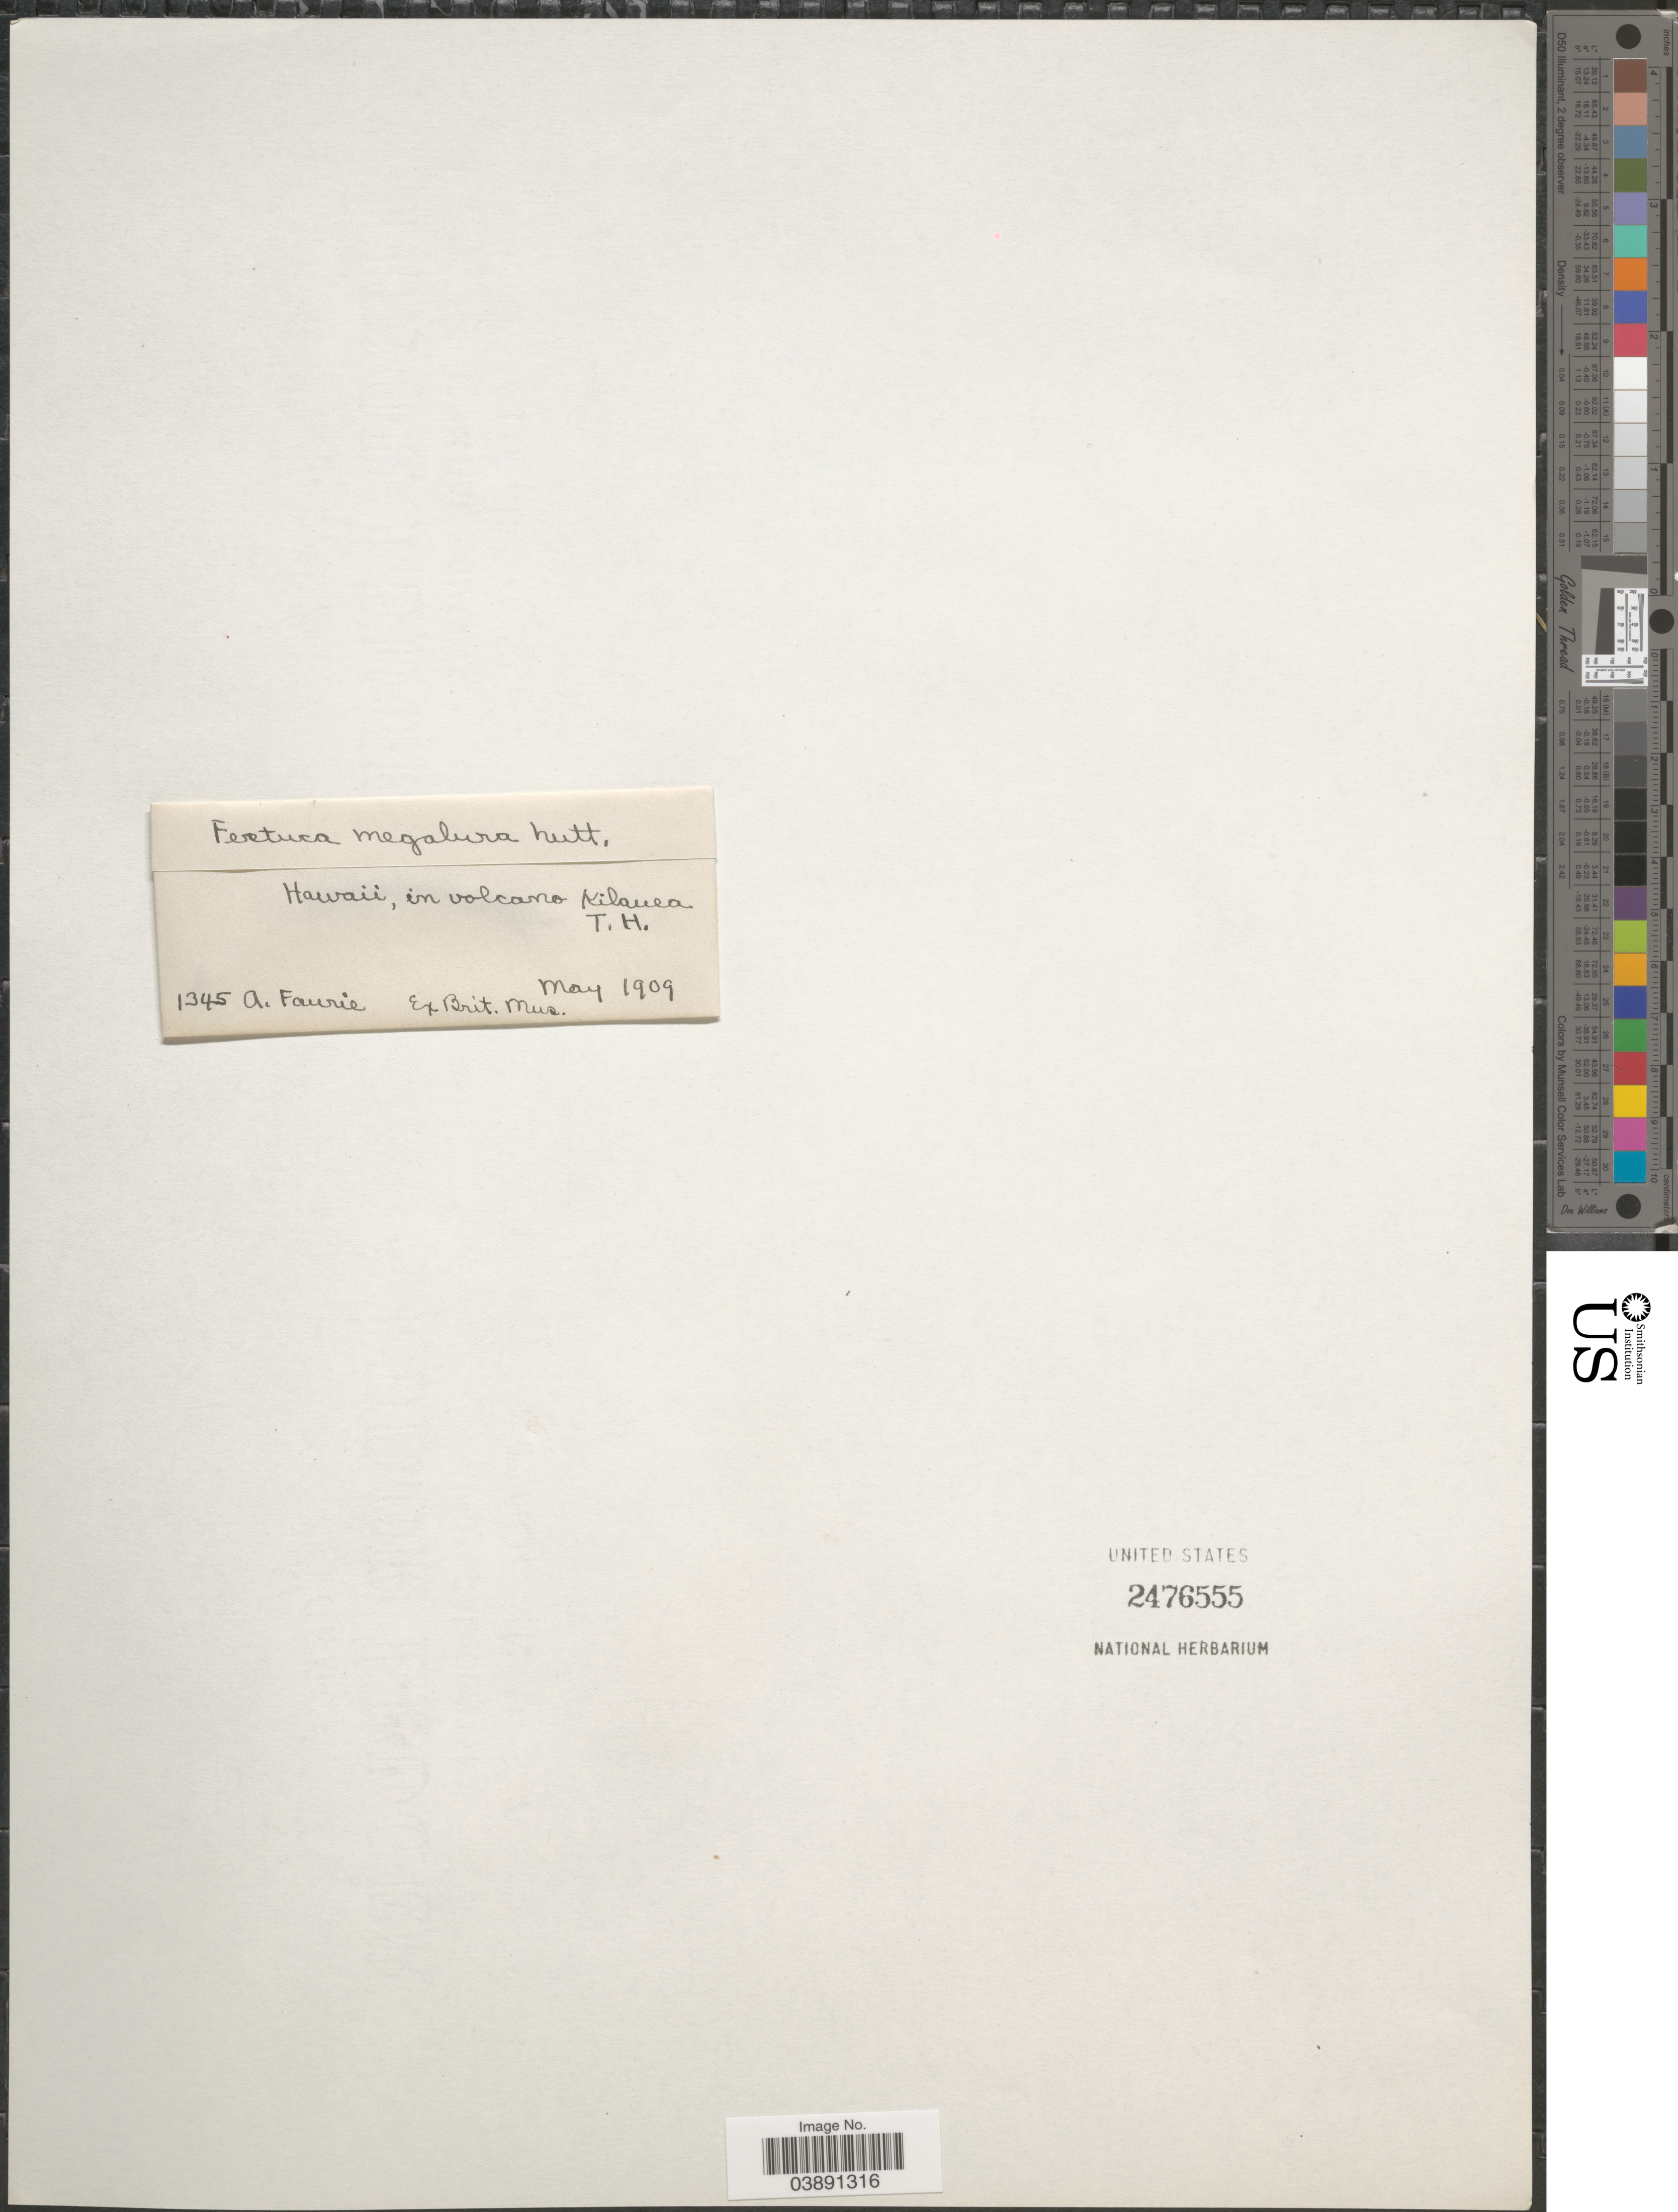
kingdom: Plantae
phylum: Tracheophyta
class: Liliopsida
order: Poales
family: Poaceae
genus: Festuca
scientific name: Festuca megalura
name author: Nutt.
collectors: A. Faurie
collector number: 1345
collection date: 1909-05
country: United States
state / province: Hawaii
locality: In volcano Kilauea, T.H.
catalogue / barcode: US 2476555